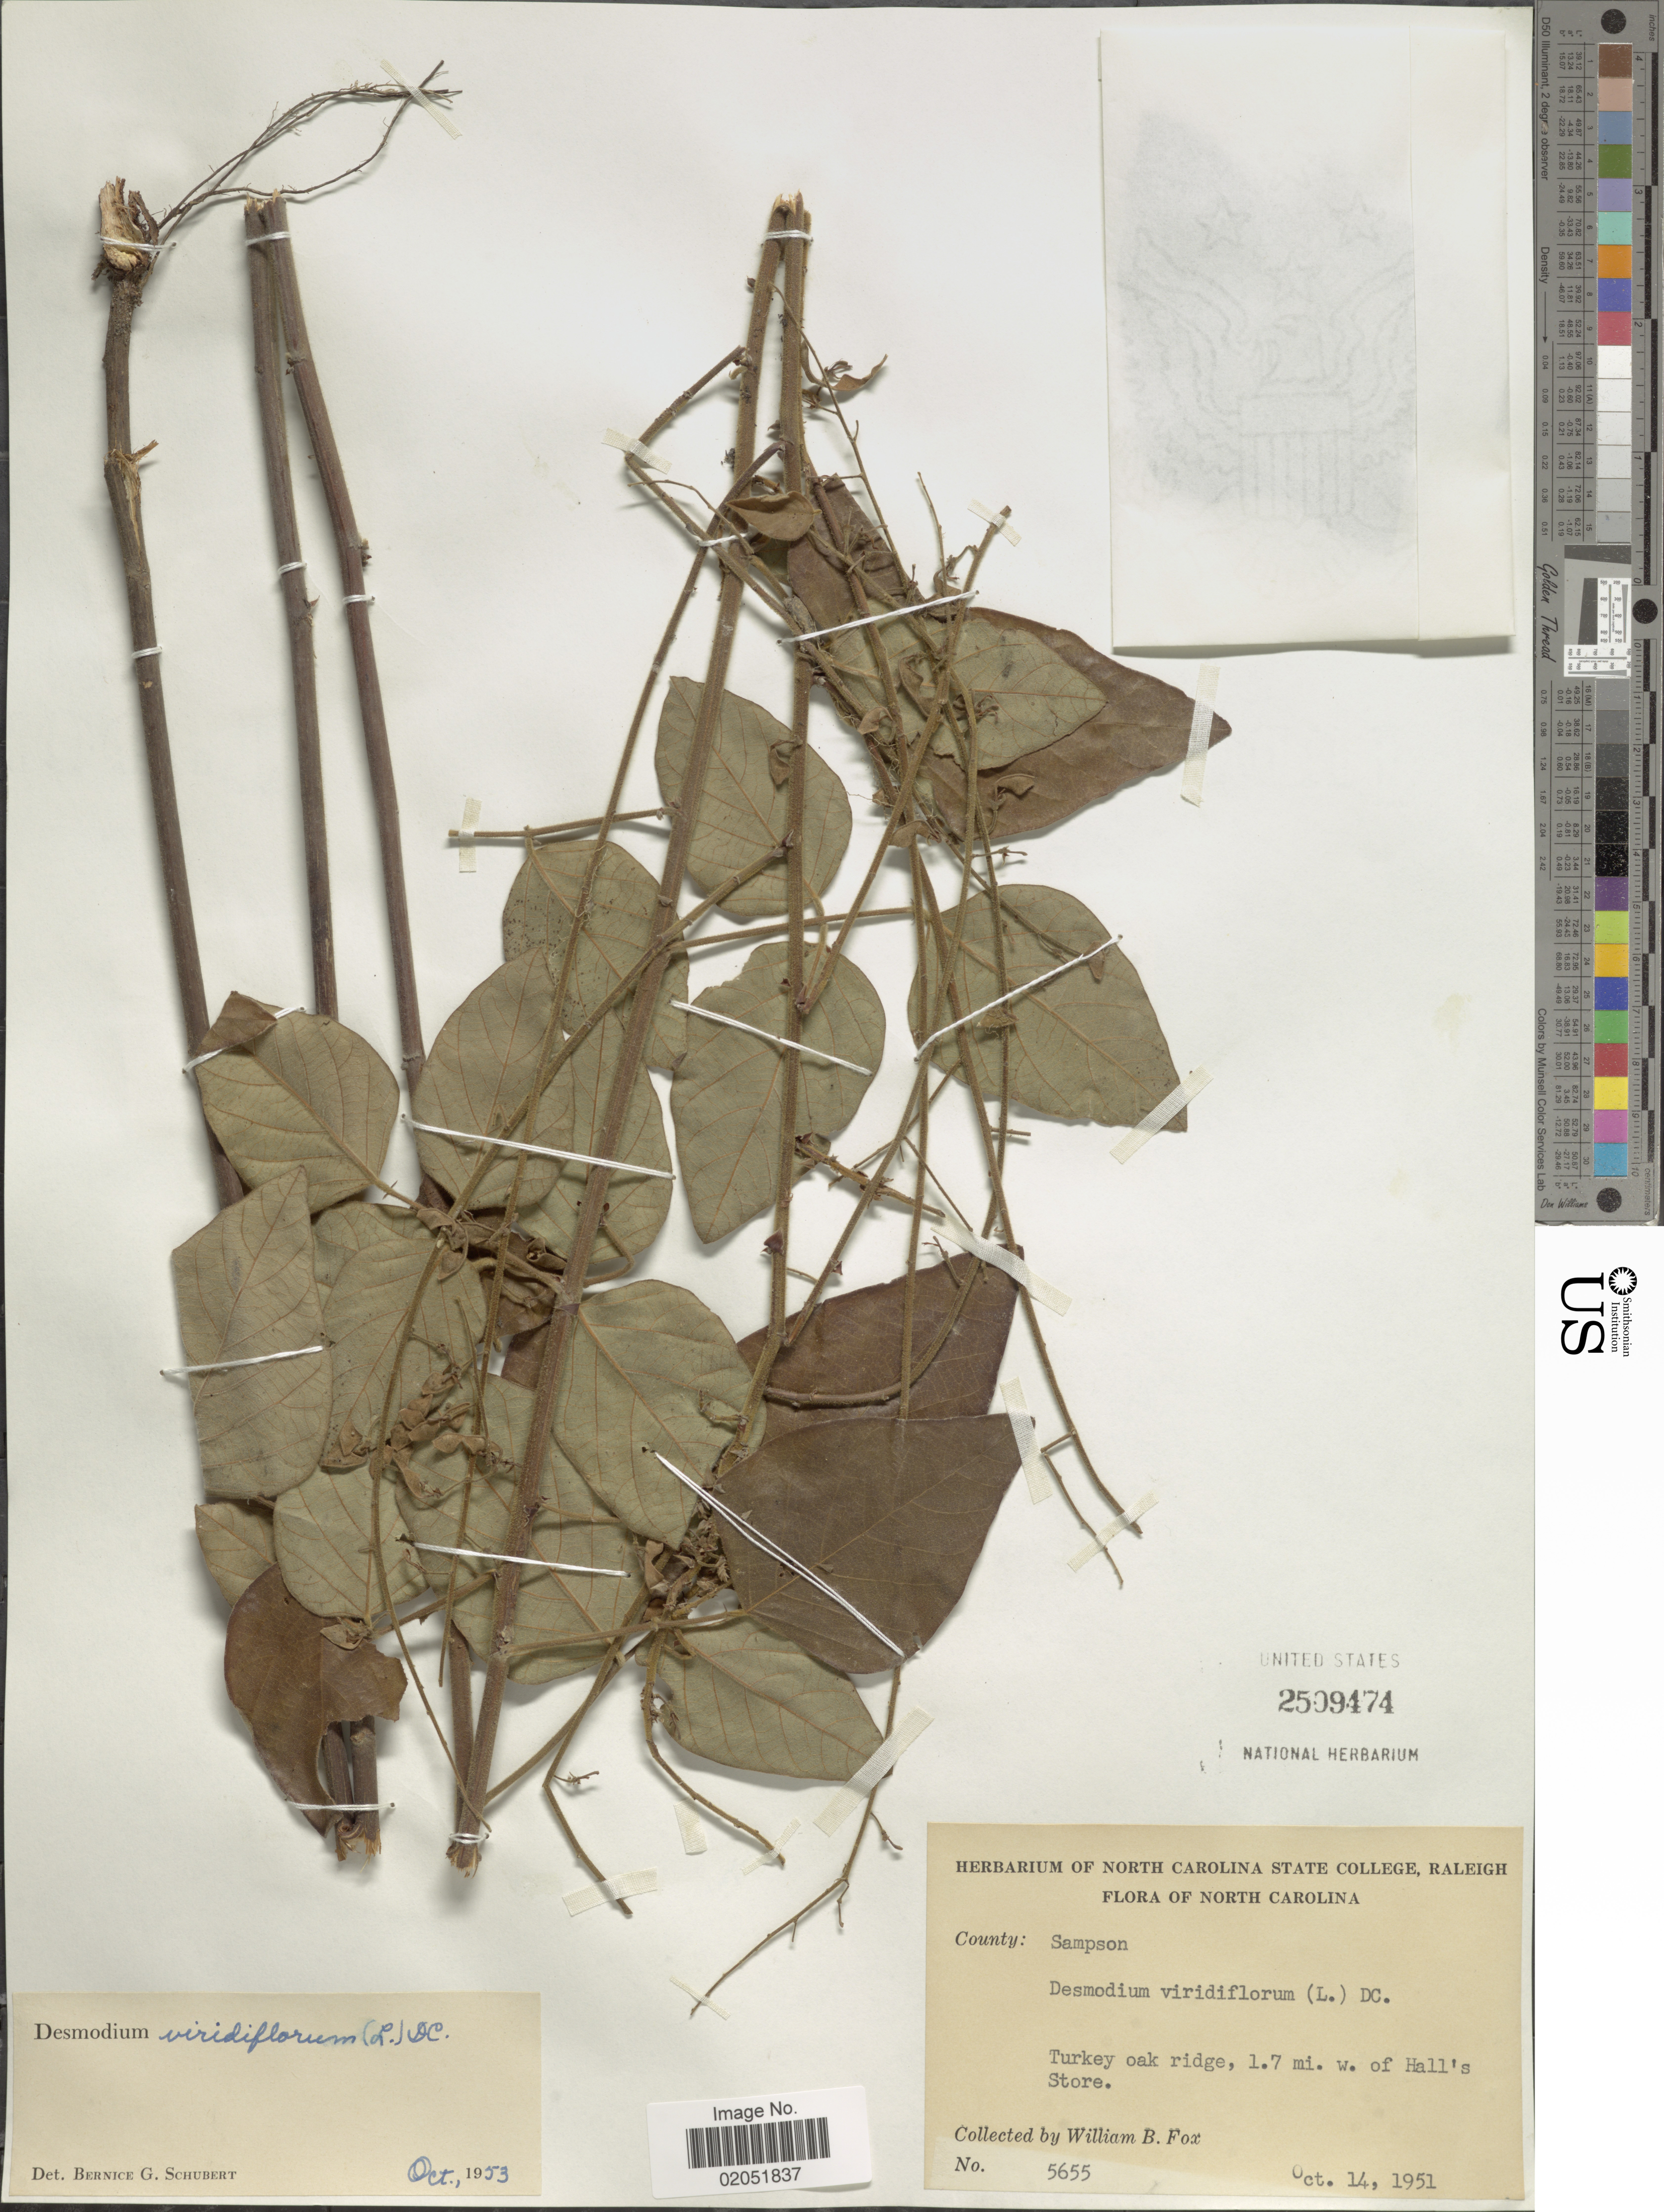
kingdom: Plantae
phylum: Tracheophyta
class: Magnoliopsida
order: Fabales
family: Fabaceae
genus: Desmodium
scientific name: Desmodium viridiflorum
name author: (L.) DC.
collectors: W. B. Fox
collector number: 5655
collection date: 1951-10-14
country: United States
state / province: North Carolina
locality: North Carolina. T urkey oak ridge, 1.7 mi, W. of Hall's Store.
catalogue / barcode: US 2509474